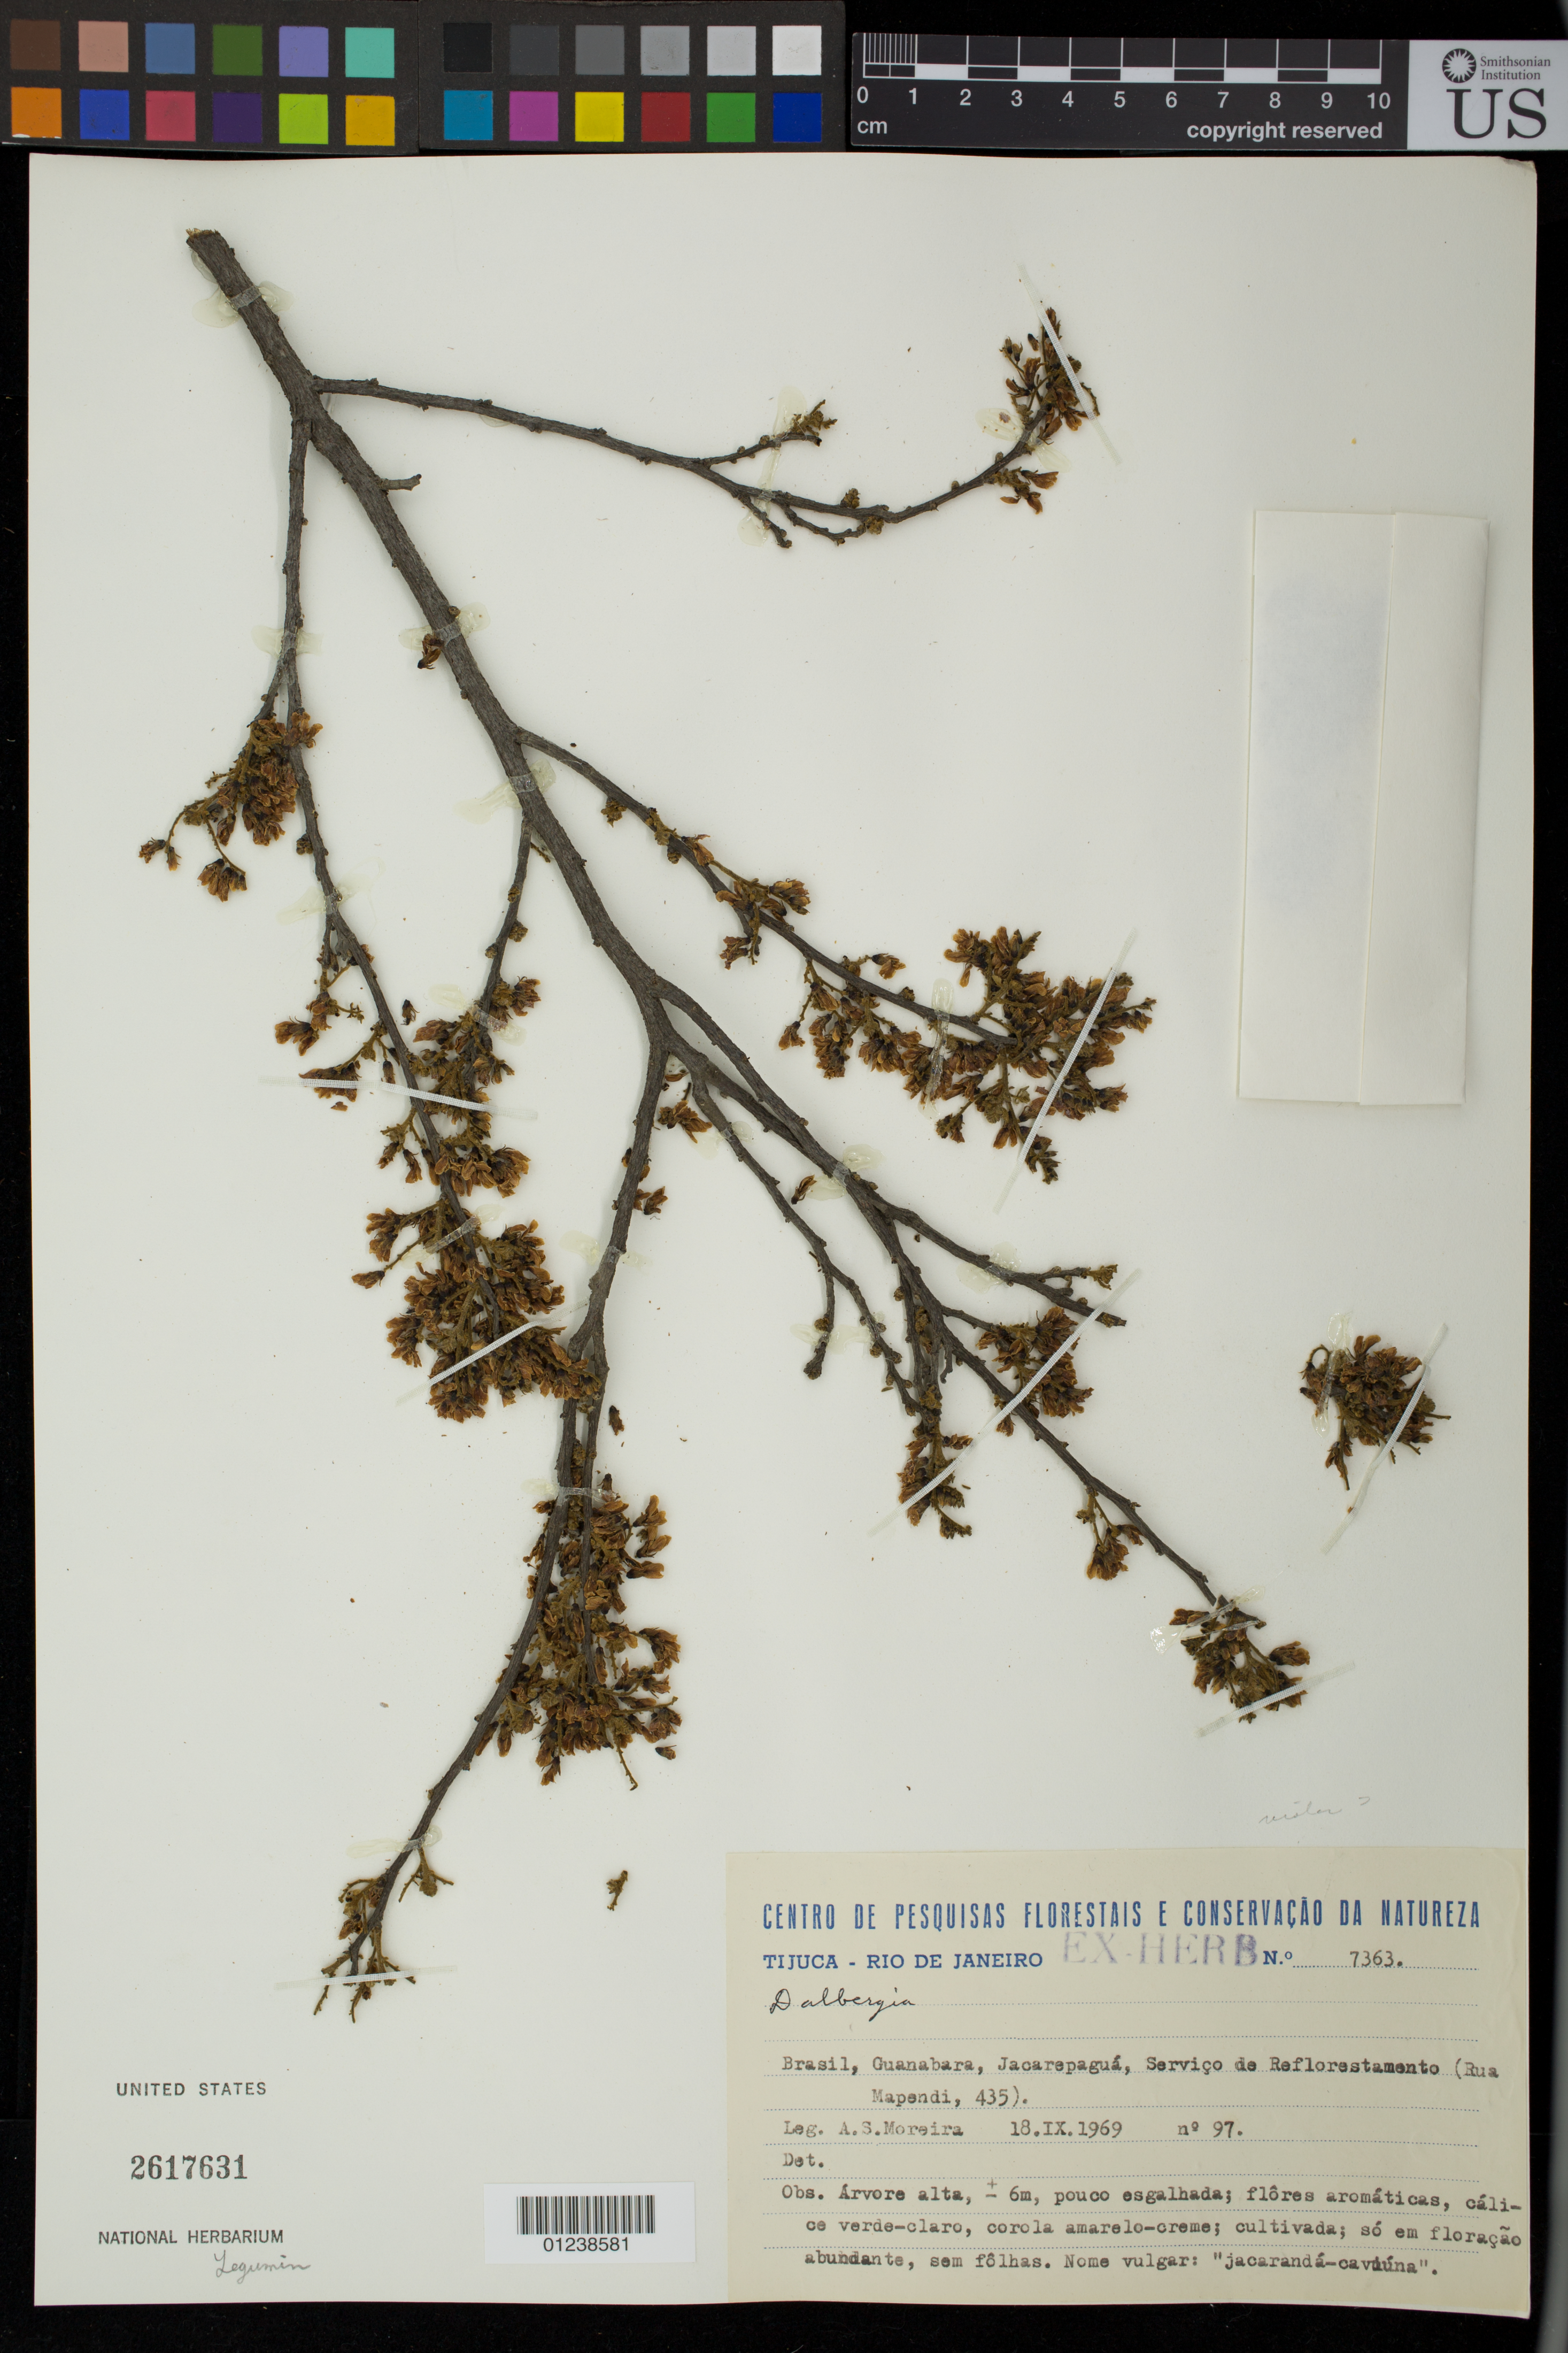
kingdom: Plantae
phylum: Tracheophyta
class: Magnoliopsida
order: Fabales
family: Fabaceae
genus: Dalbergia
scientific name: Dalbergia sp.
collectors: A. Moreira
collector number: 97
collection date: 1969-09-18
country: Brazil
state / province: Rio de Janeiro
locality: Guanabara, Jacarepagua, Servico de Reflorestamento (Rua Mapendi)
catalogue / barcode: US 2617631